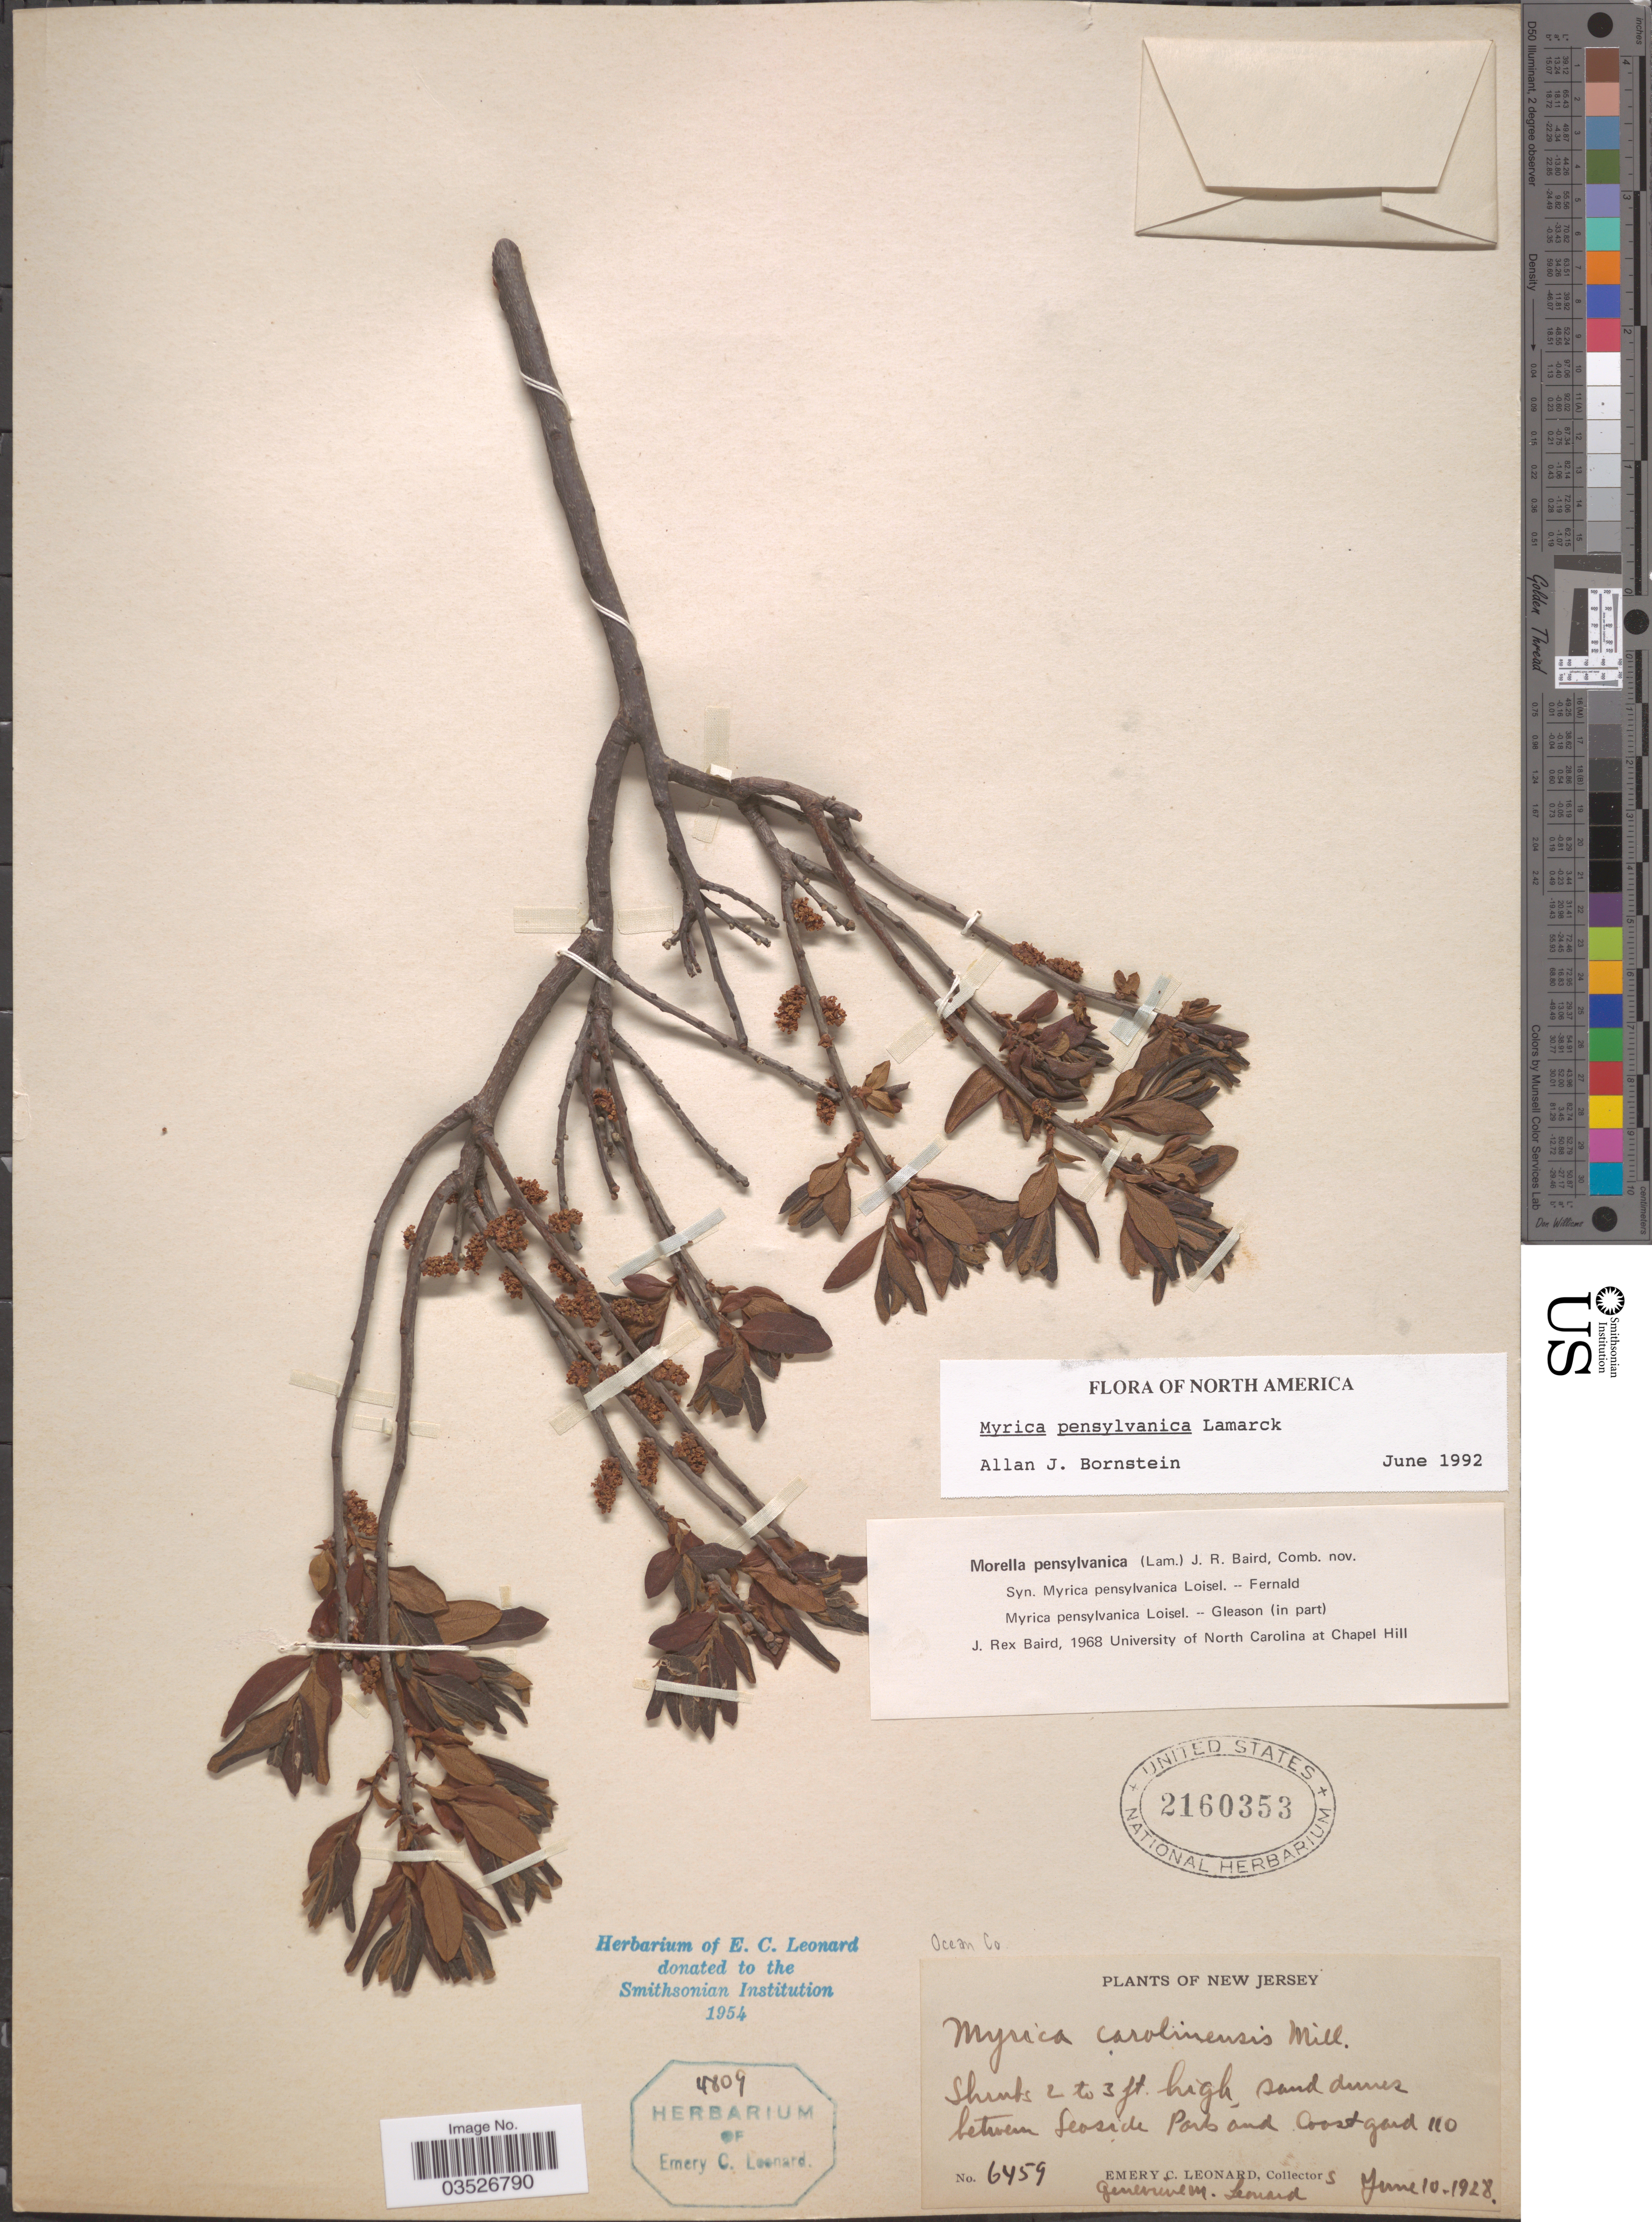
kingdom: Plantae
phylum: Tracheophyta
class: Magnoliopsida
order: Fagales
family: Myricaceae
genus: Morella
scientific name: Morella pensylvanica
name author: (Mirb.) Kartesz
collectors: E. C. Leonard & G. M. Leonard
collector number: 6459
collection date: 1928-06-10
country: United States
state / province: New Jersey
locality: Sand dunes between Seaside Parks and Coostgard 110. Ocean Co.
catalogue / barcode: US 2160353